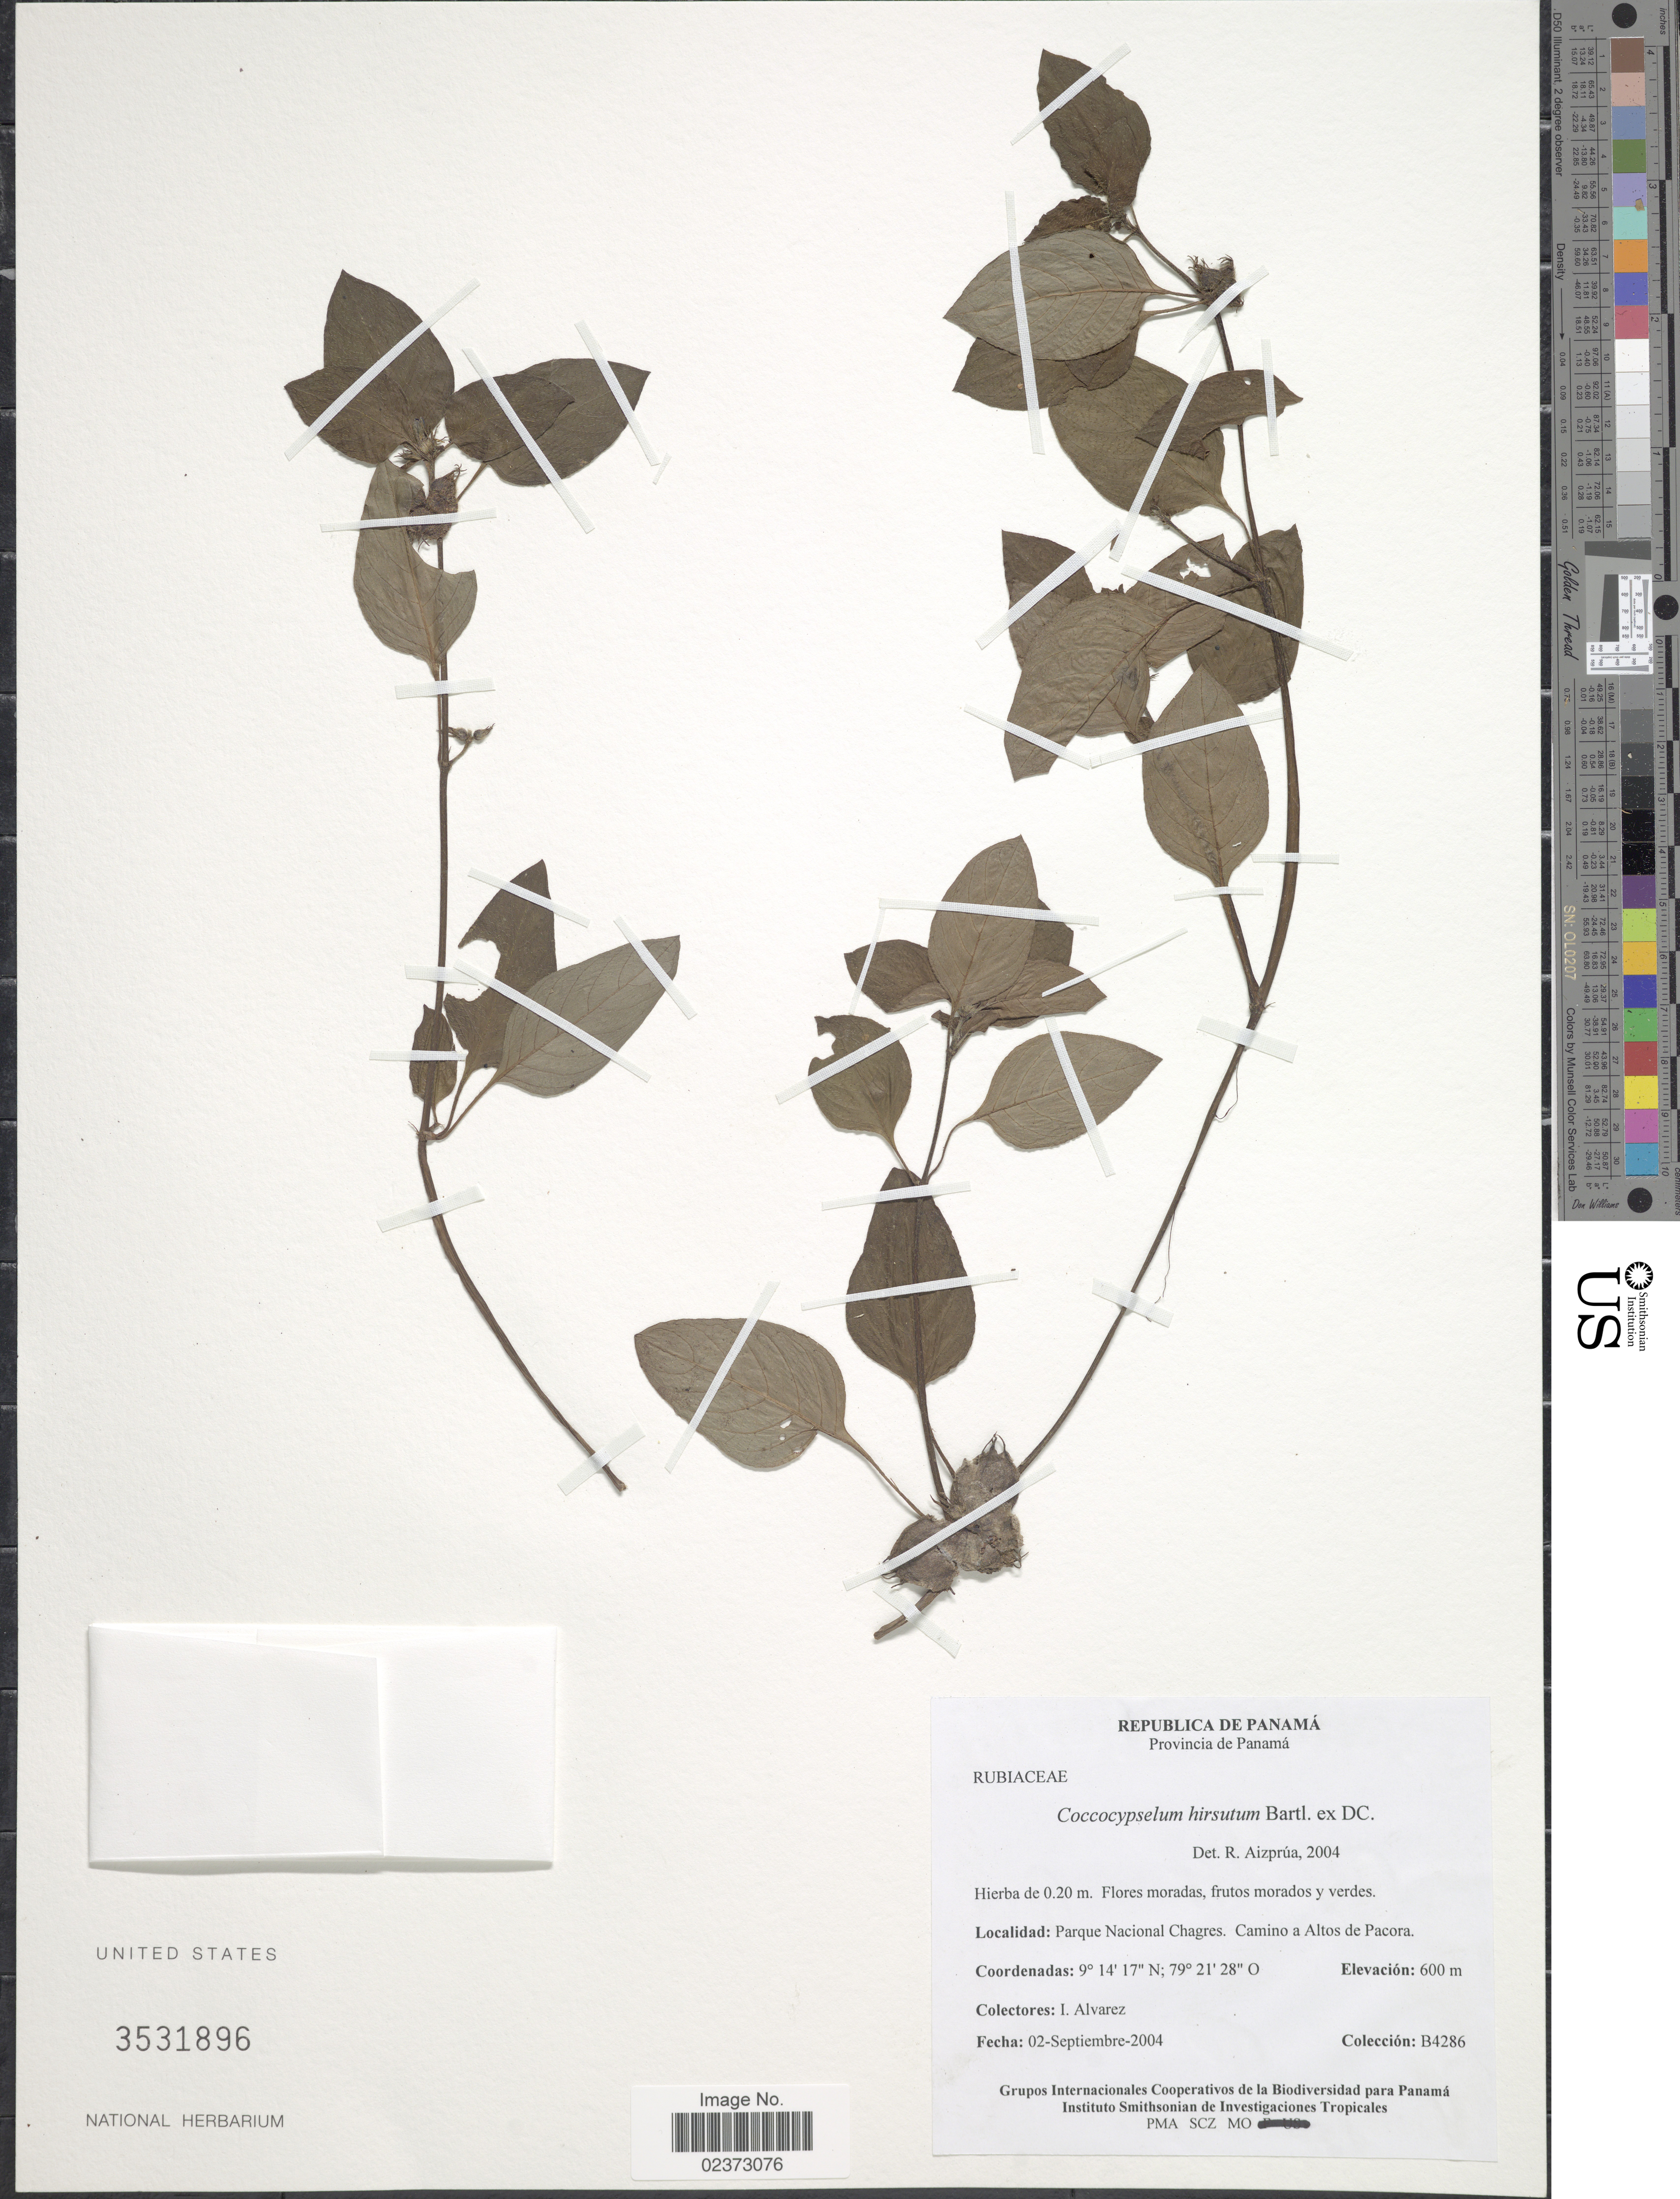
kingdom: Plantae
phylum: Tracheophyta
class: Magnoliopsida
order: Gentianales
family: Rubiaceae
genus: Coccocypselum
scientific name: Coccocypselum hispidulum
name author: (Standl.) Standl.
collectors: I. Alvarez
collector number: B4286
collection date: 2004-09-02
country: Panama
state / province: Panamá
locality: Provincia de Panama, Parque Nacional Chagres, Camin a Altos de Pacora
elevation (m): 600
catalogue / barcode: US 3531896